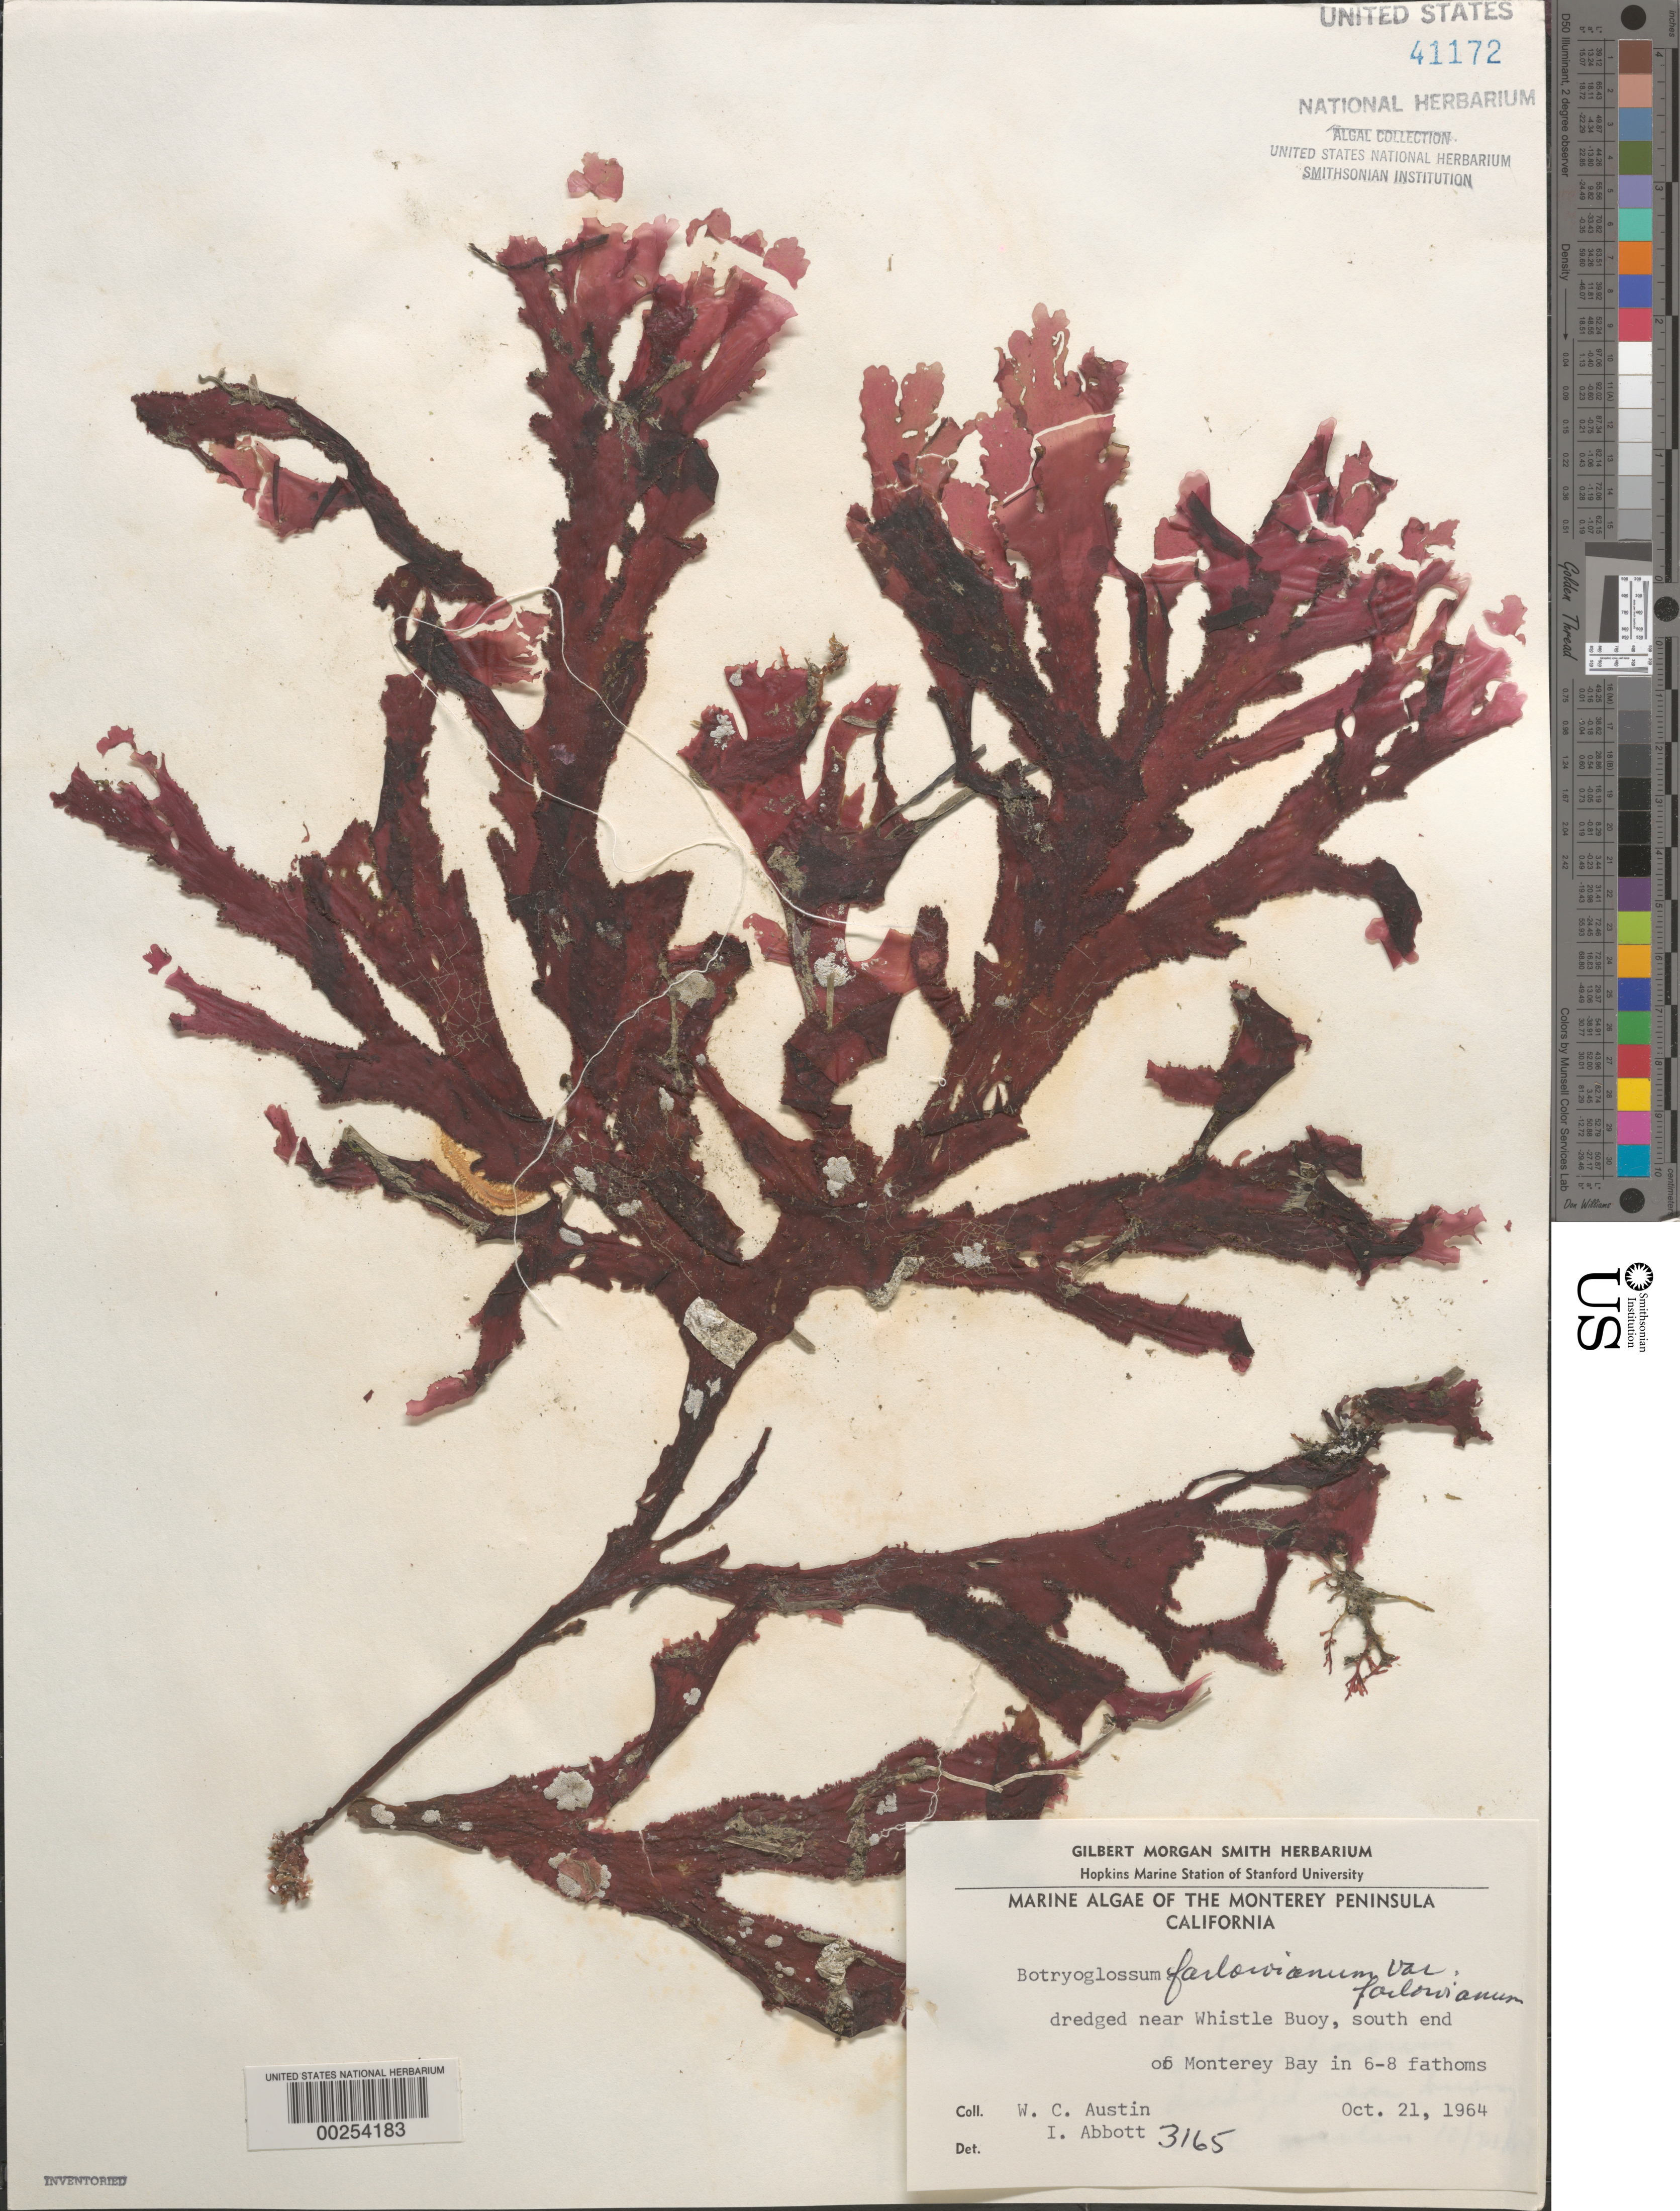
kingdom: Plantae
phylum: Rhodophyta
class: Florideophyceae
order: Ceramiales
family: Delesseriaceae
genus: Botryoglossum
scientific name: Botryoglossum farlowianum var. farlowianum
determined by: Abbott, Isabella A.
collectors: W. Austin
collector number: IAA 3165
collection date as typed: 21 Oct 1964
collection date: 1964-10-21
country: United States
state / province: California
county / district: Monterey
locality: Monterey Bay, near whistle buoy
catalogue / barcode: US 41172